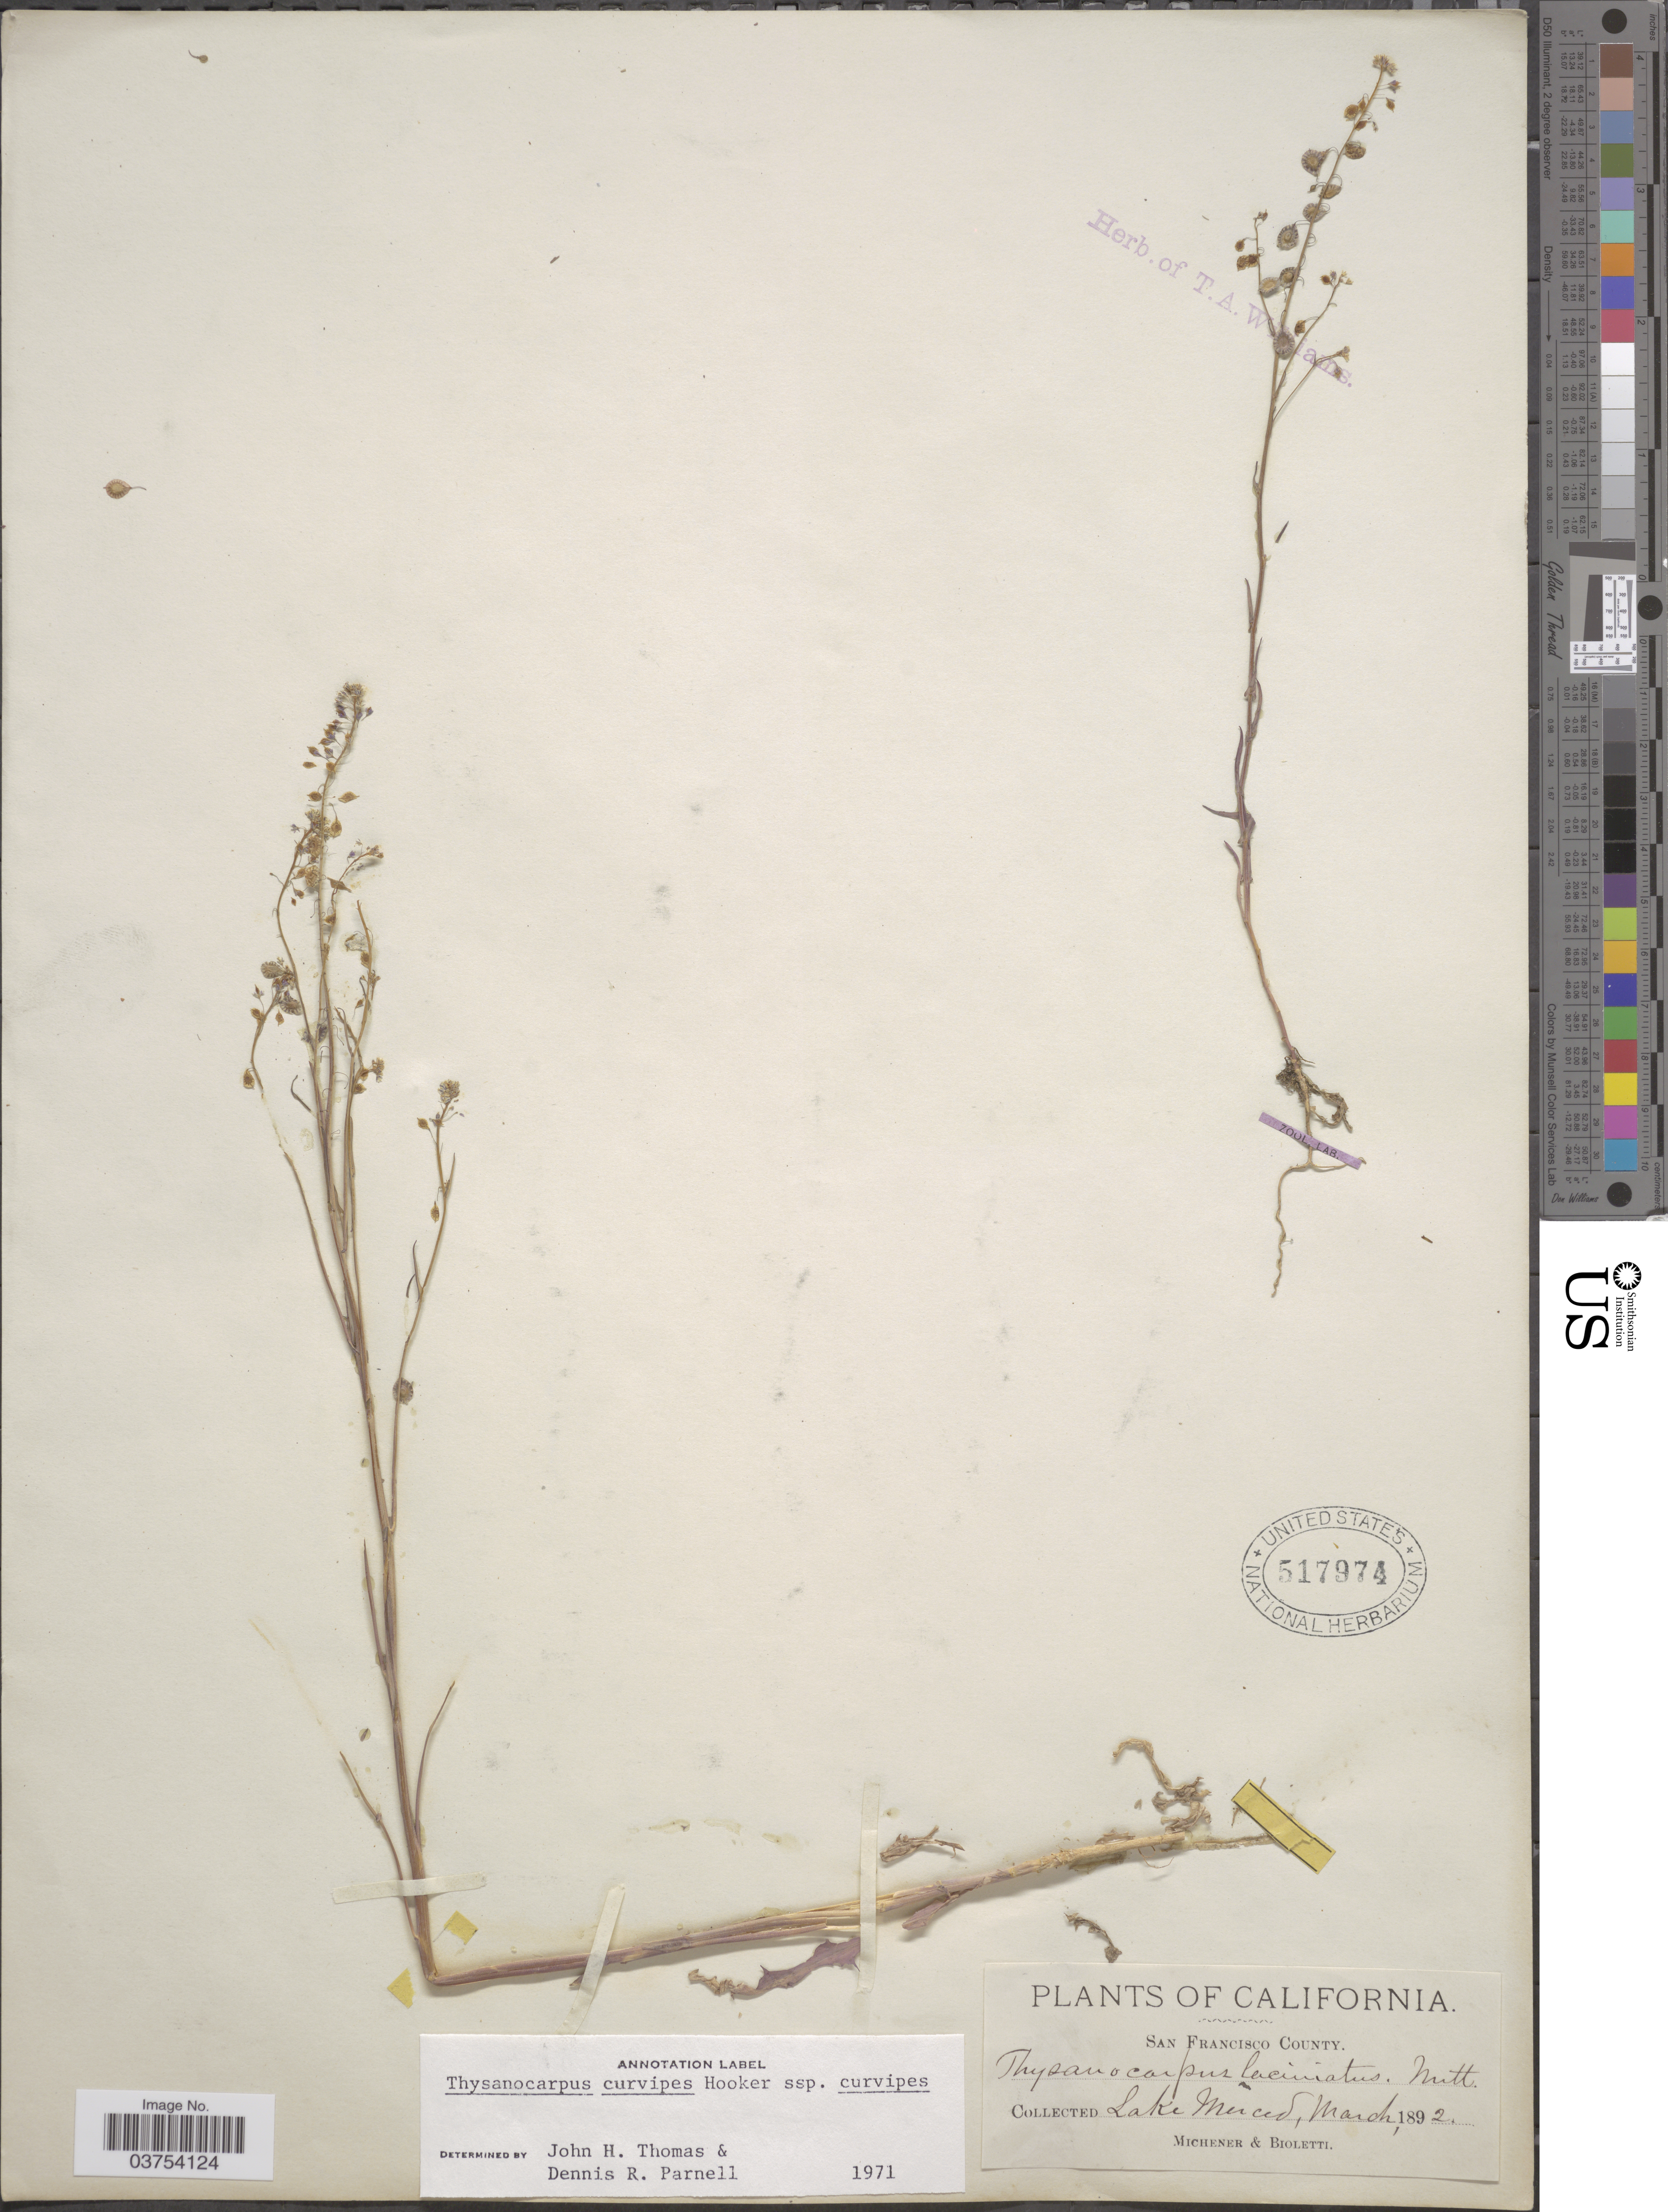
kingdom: Plantae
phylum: Tracheophyta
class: Magnoliopsida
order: Brassicales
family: Brassicaceae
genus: Thysanocarpus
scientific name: Thysanocarpus curvipes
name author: Hook.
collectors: -. Michener & -- Bioletti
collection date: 1892-03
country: United States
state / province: California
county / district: San Francisco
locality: San Francisco County. Lake Merced.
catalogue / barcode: US 517974